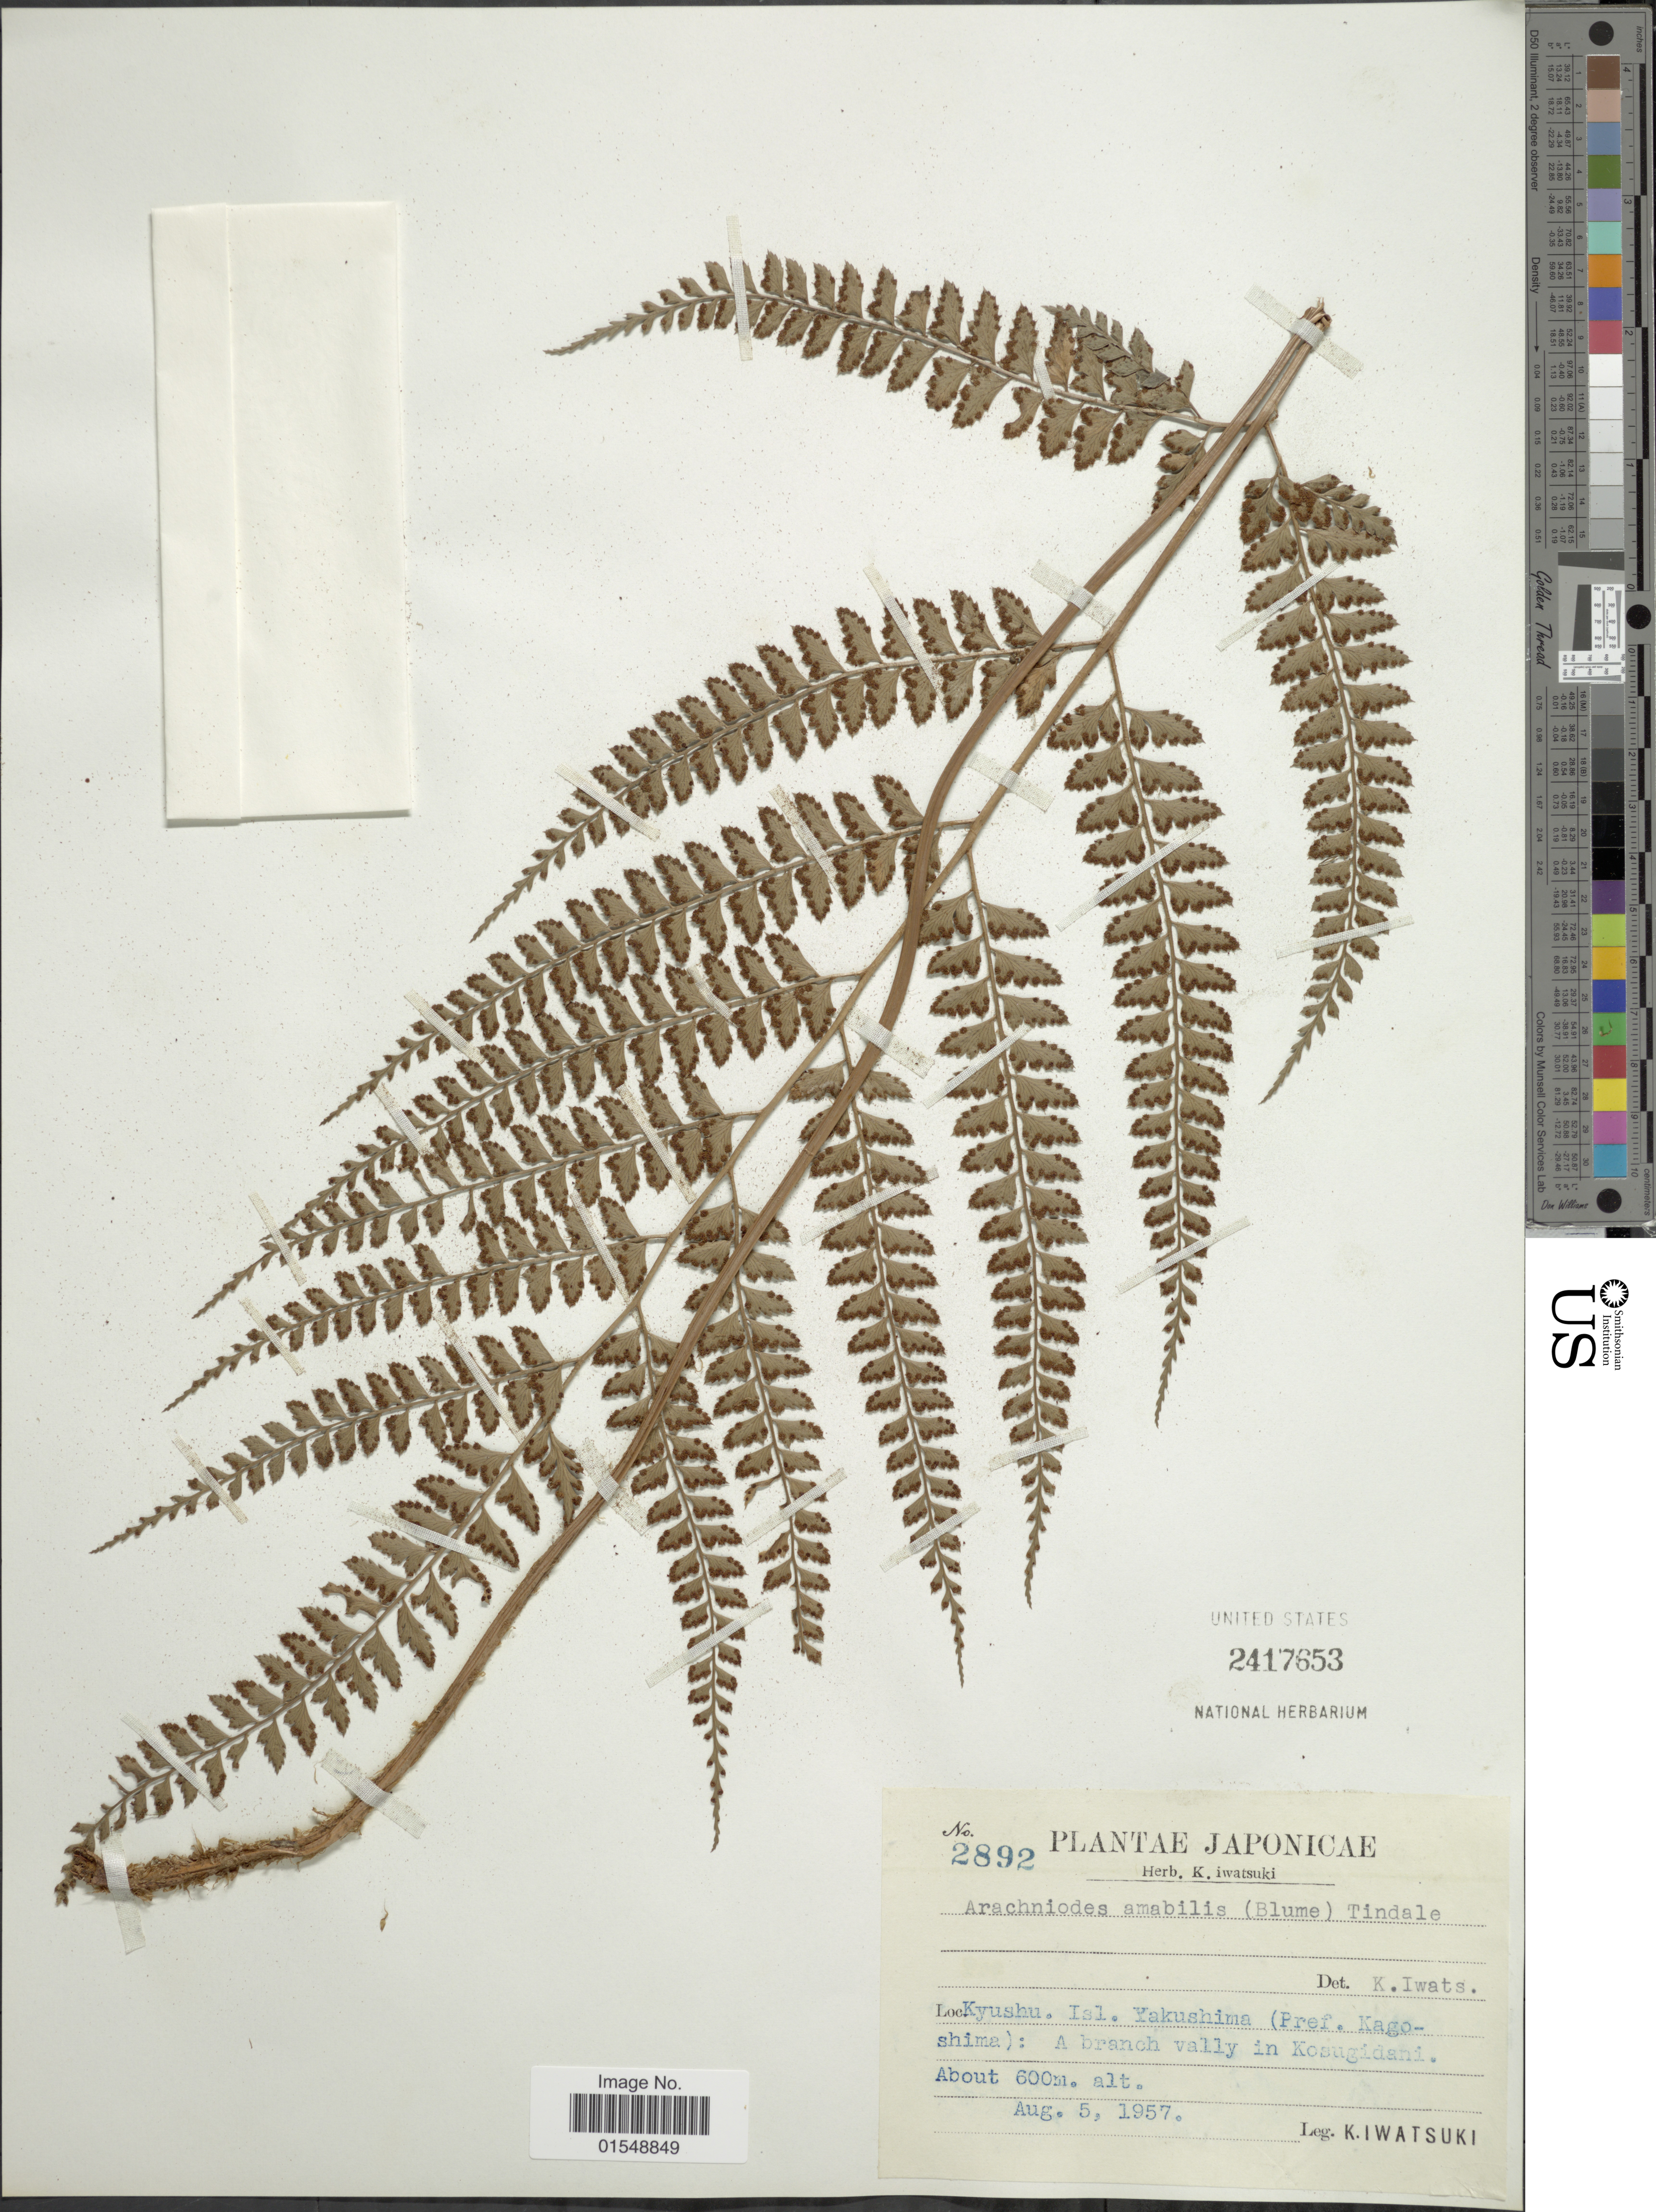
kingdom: Plantae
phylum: Tracheophyta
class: Polypodiopsida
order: Polypodiales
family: Dryopteridaceae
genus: Arachniodes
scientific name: Arachniodes amabilis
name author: (Blume) Tindale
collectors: K. Iwatsuki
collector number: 2892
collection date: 1957-08-05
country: Japan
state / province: Kagosima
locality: Kyushu, Isl. Yakushima, a branch valley in Kosugudani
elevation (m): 600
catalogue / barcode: US 2417653